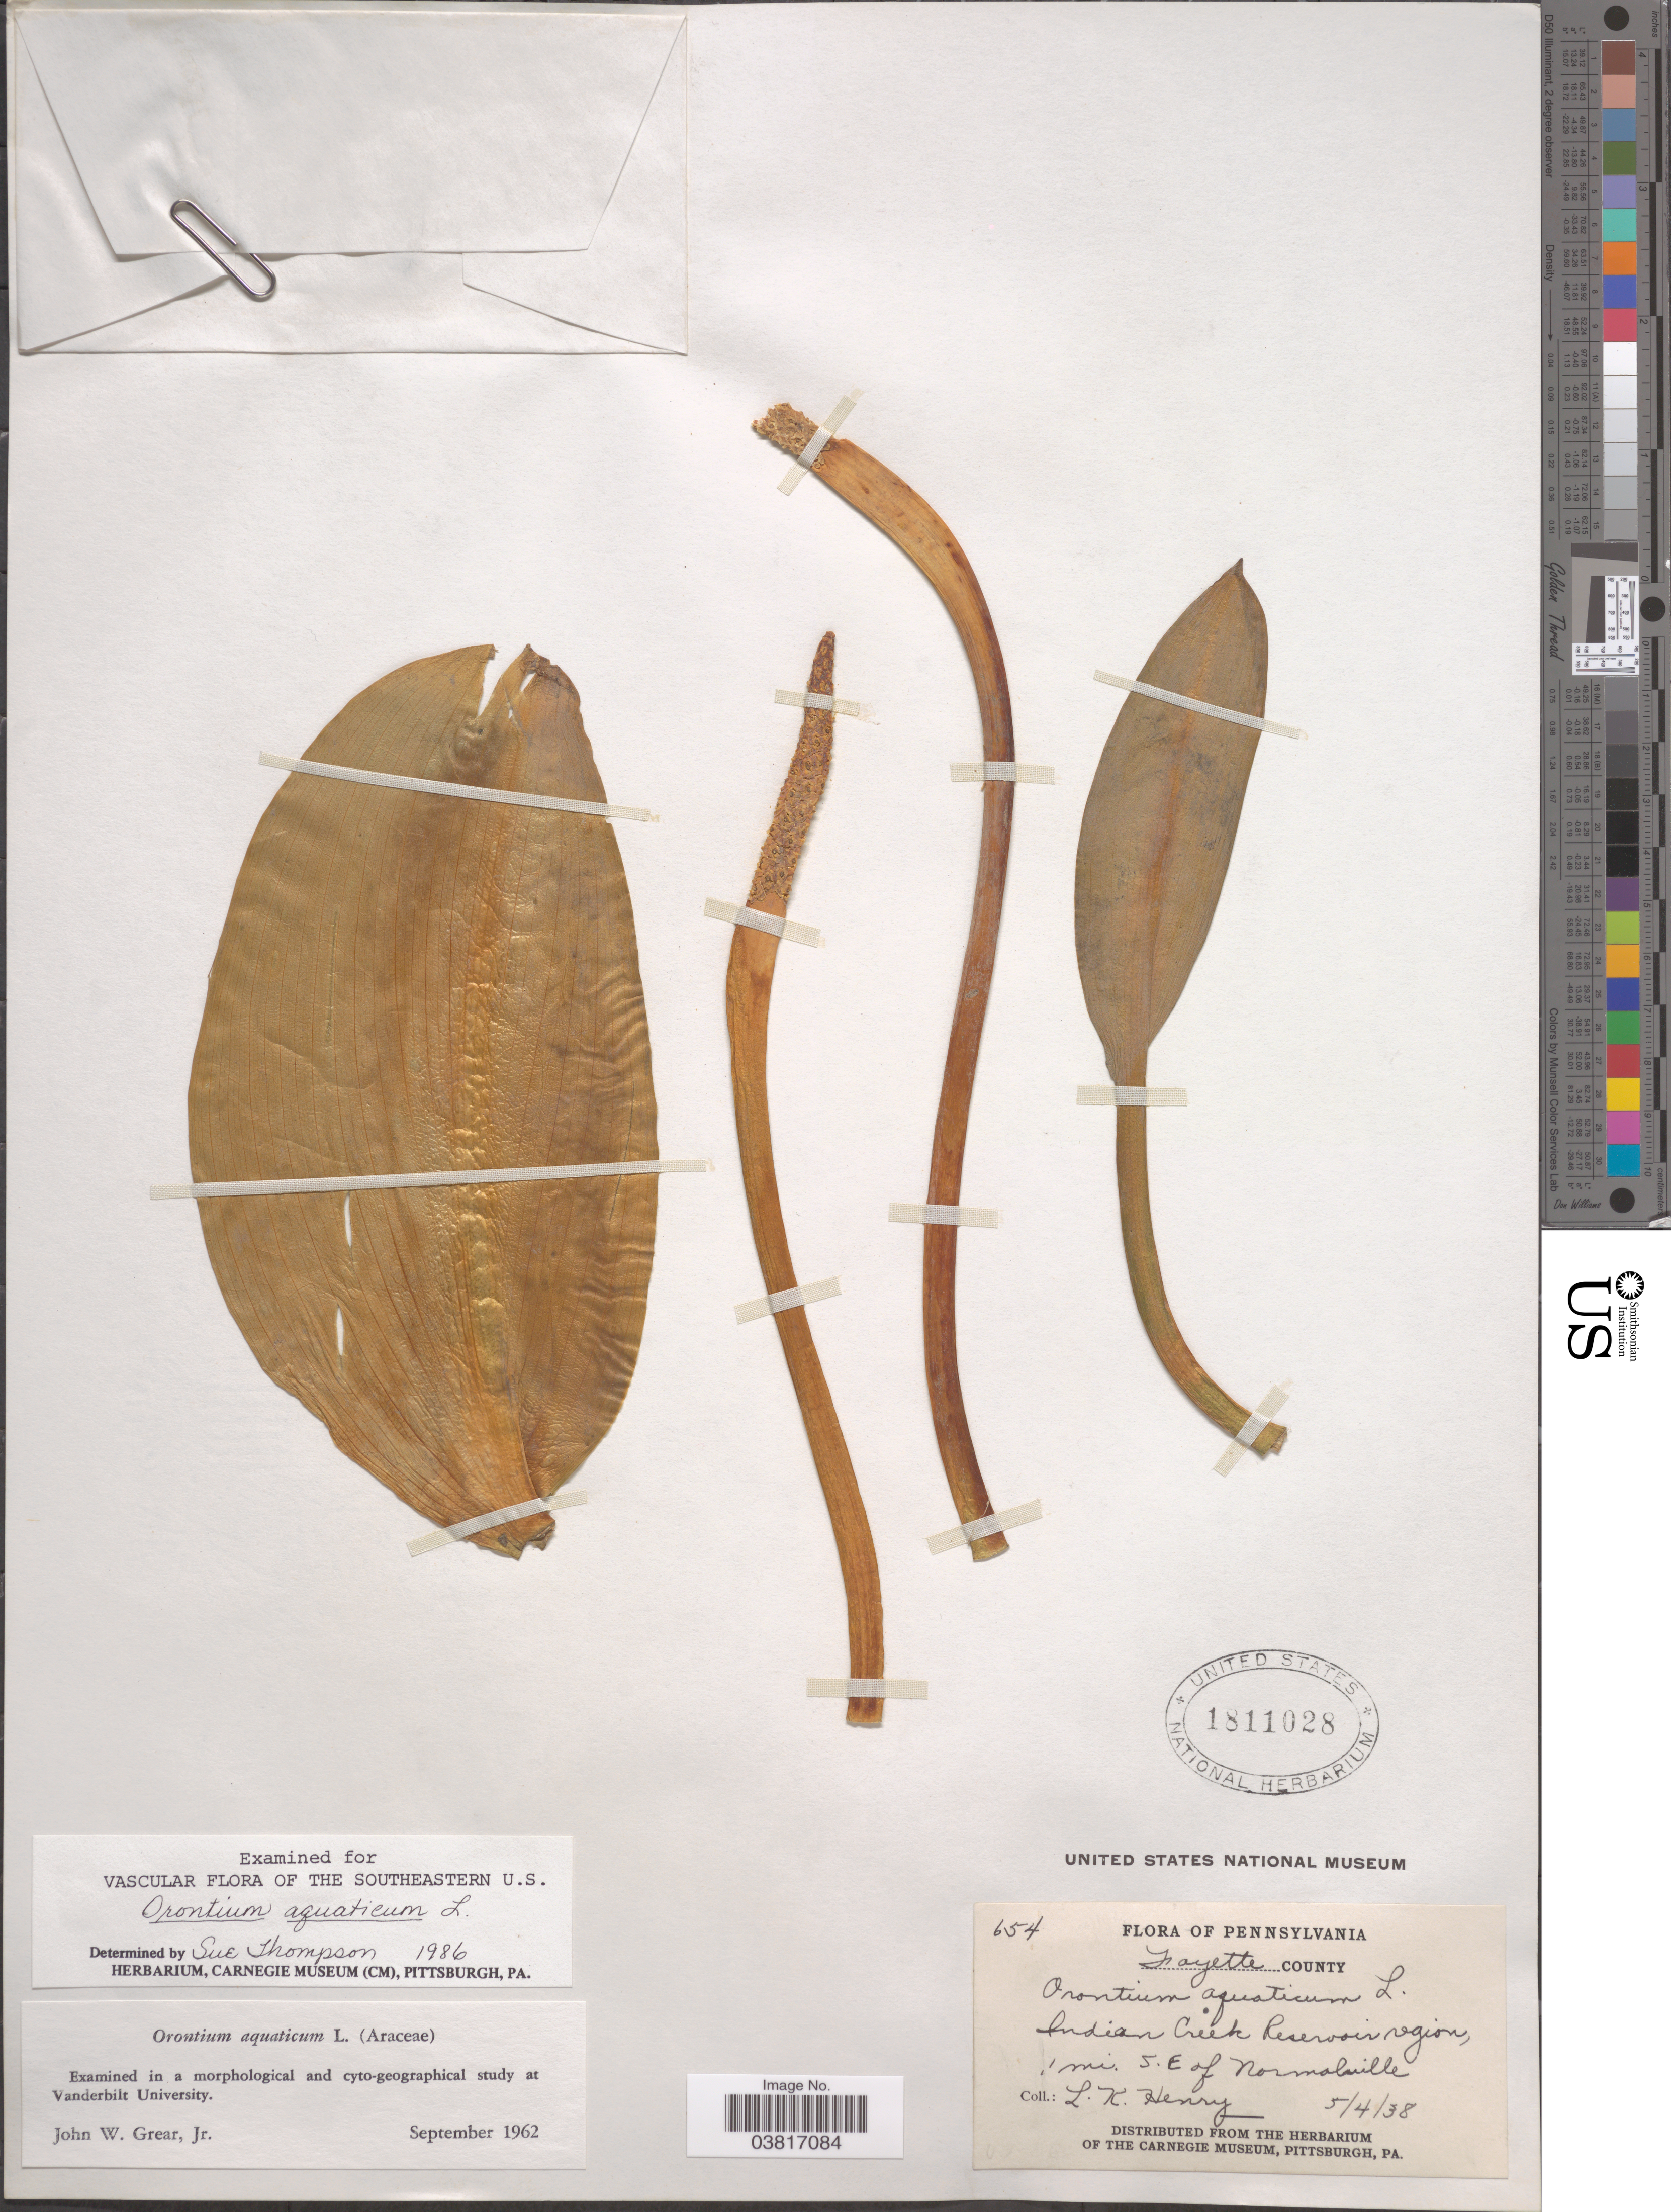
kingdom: Plantae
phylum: Tracheophyta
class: Liliopsida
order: Alismatales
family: Araceae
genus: Orontium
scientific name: Orontium aquaticum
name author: L.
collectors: L. K. Henry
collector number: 654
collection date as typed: Transcribed d/m/y: 4/5/38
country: United States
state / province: Pennsylvania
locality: Fayette County. Indian Creek Reservoir region, 1 mi. S.E. of Normalville.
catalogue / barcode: US 1811028